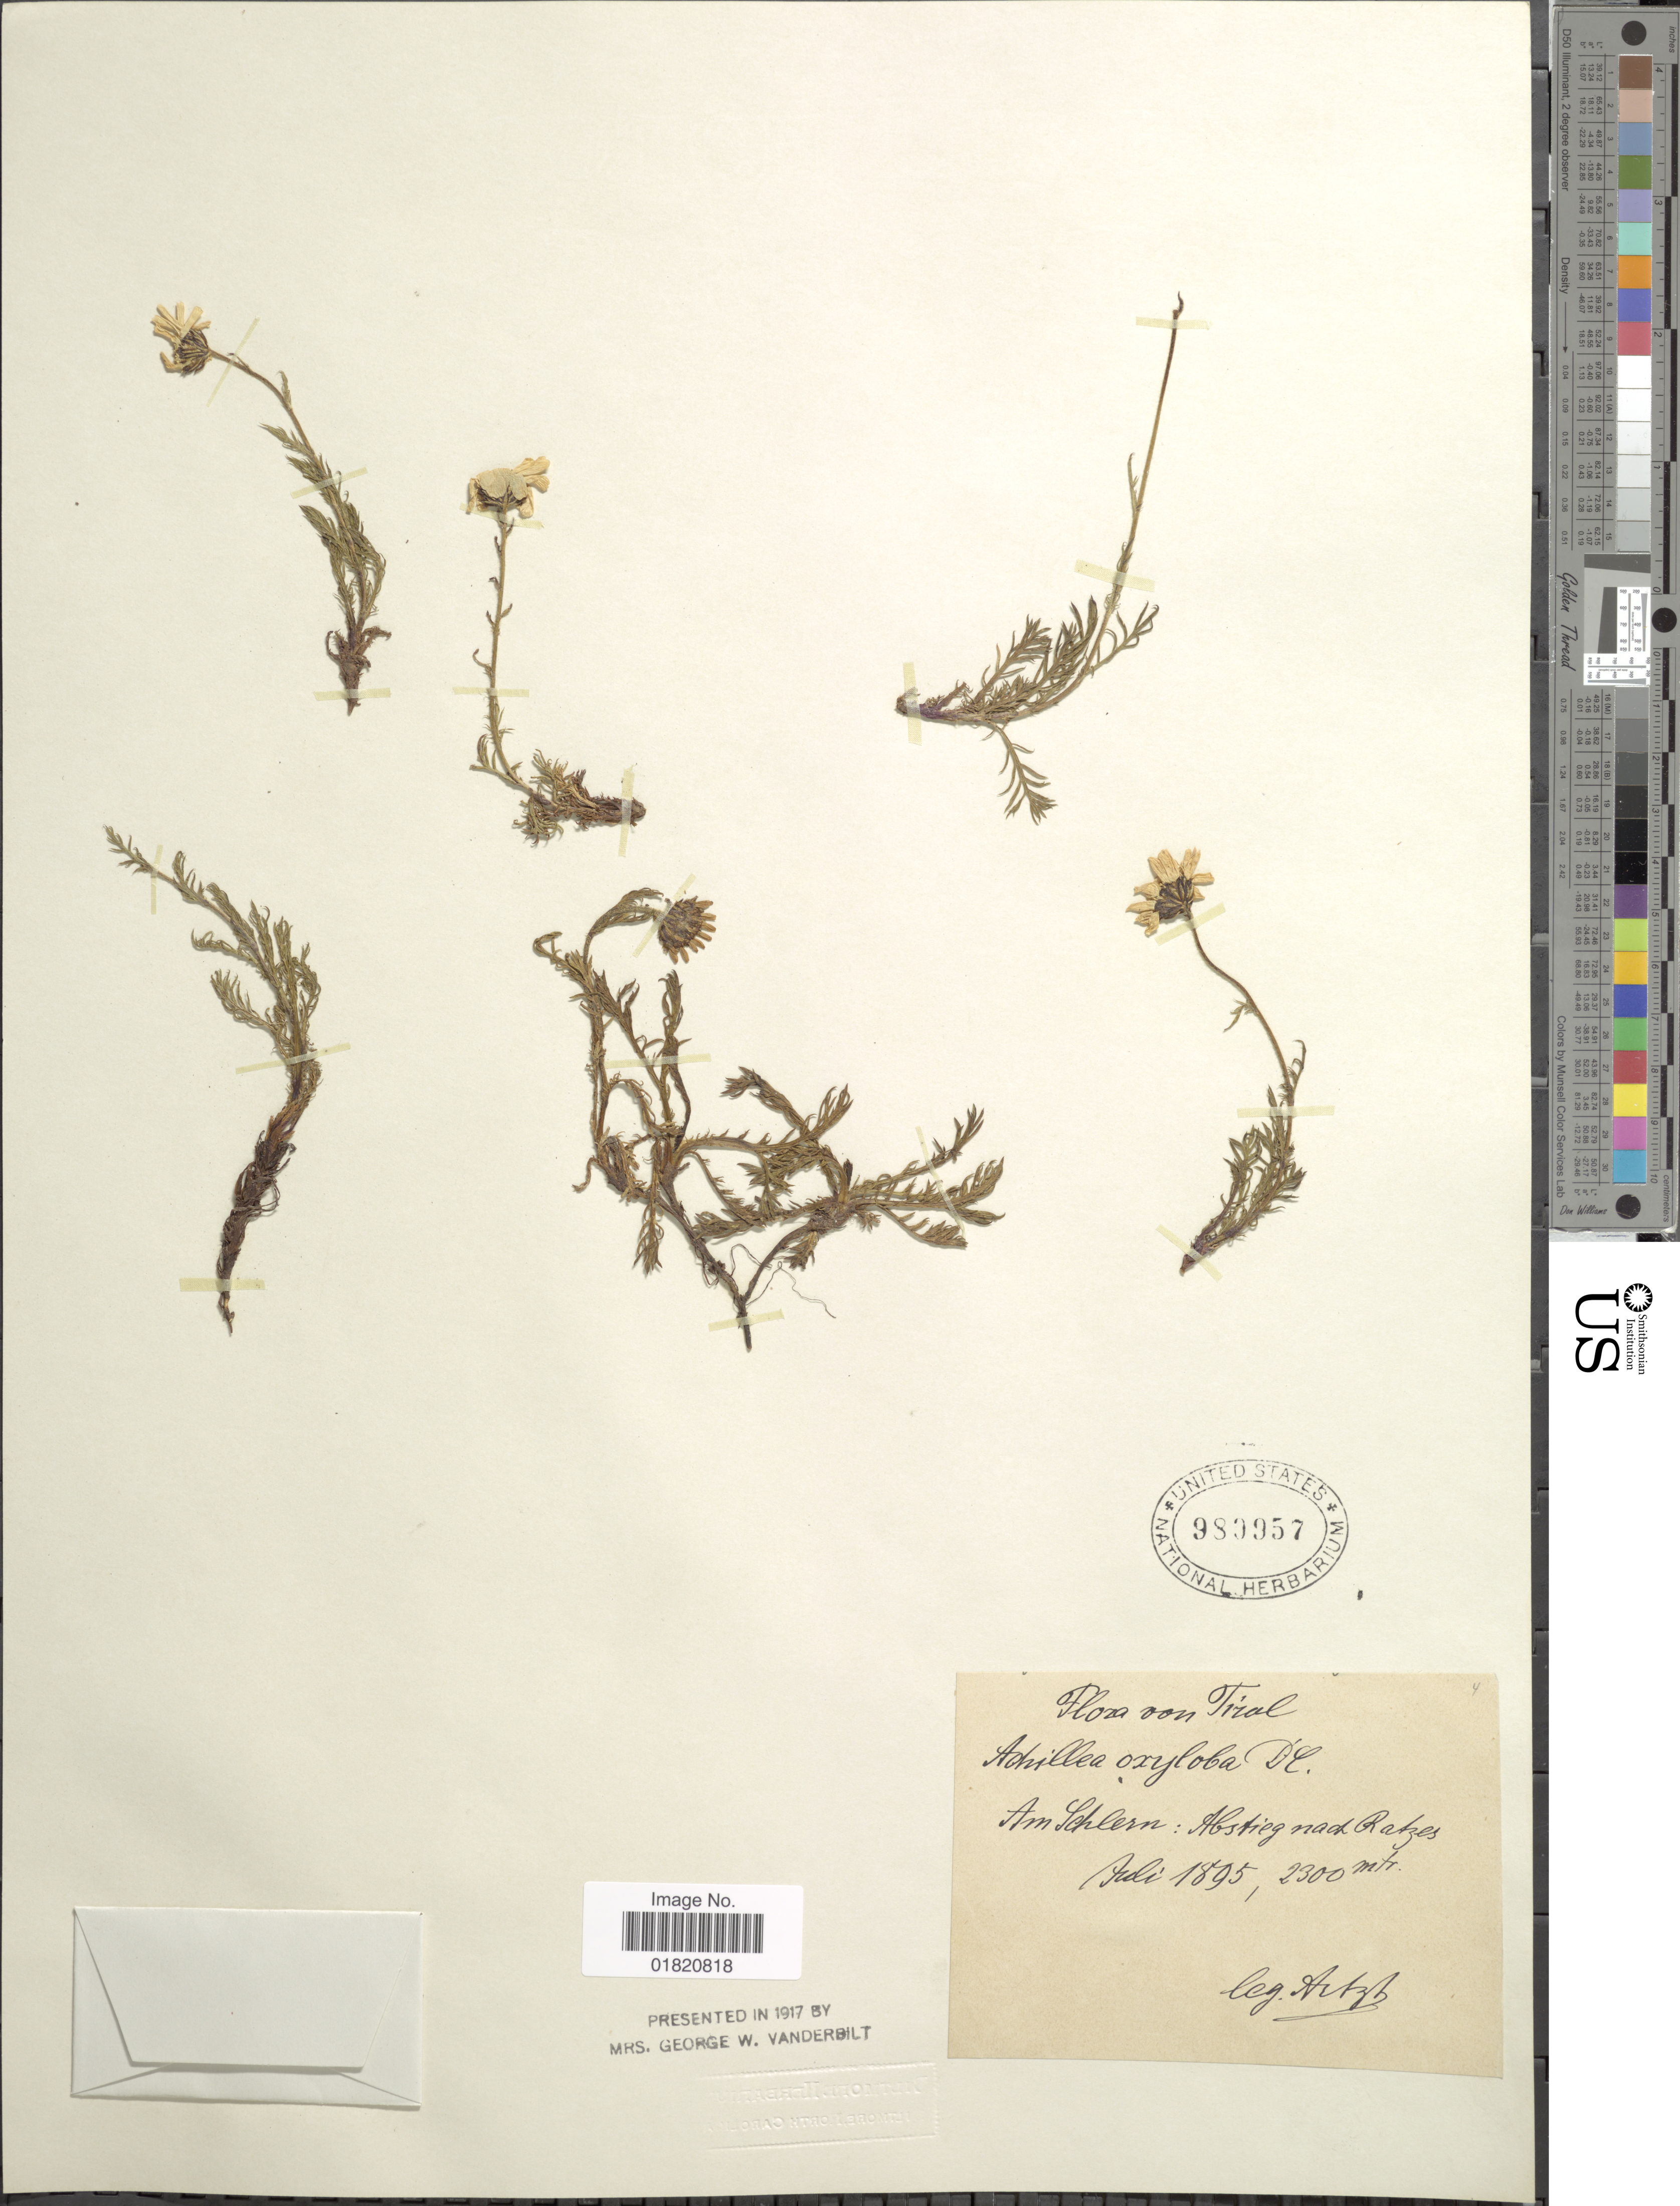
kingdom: Plantae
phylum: Tracheophyta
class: Magnoliopsida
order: Asterales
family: Asteraceae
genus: Achillea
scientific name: Achillea oxyloba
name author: (DC.) Sch. Bip.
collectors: -. Artzb.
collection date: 1895-07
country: Austria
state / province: Tirol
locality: Am Schlern: Abstieg nach Ratzes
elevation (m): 2300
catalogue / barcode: US 989957